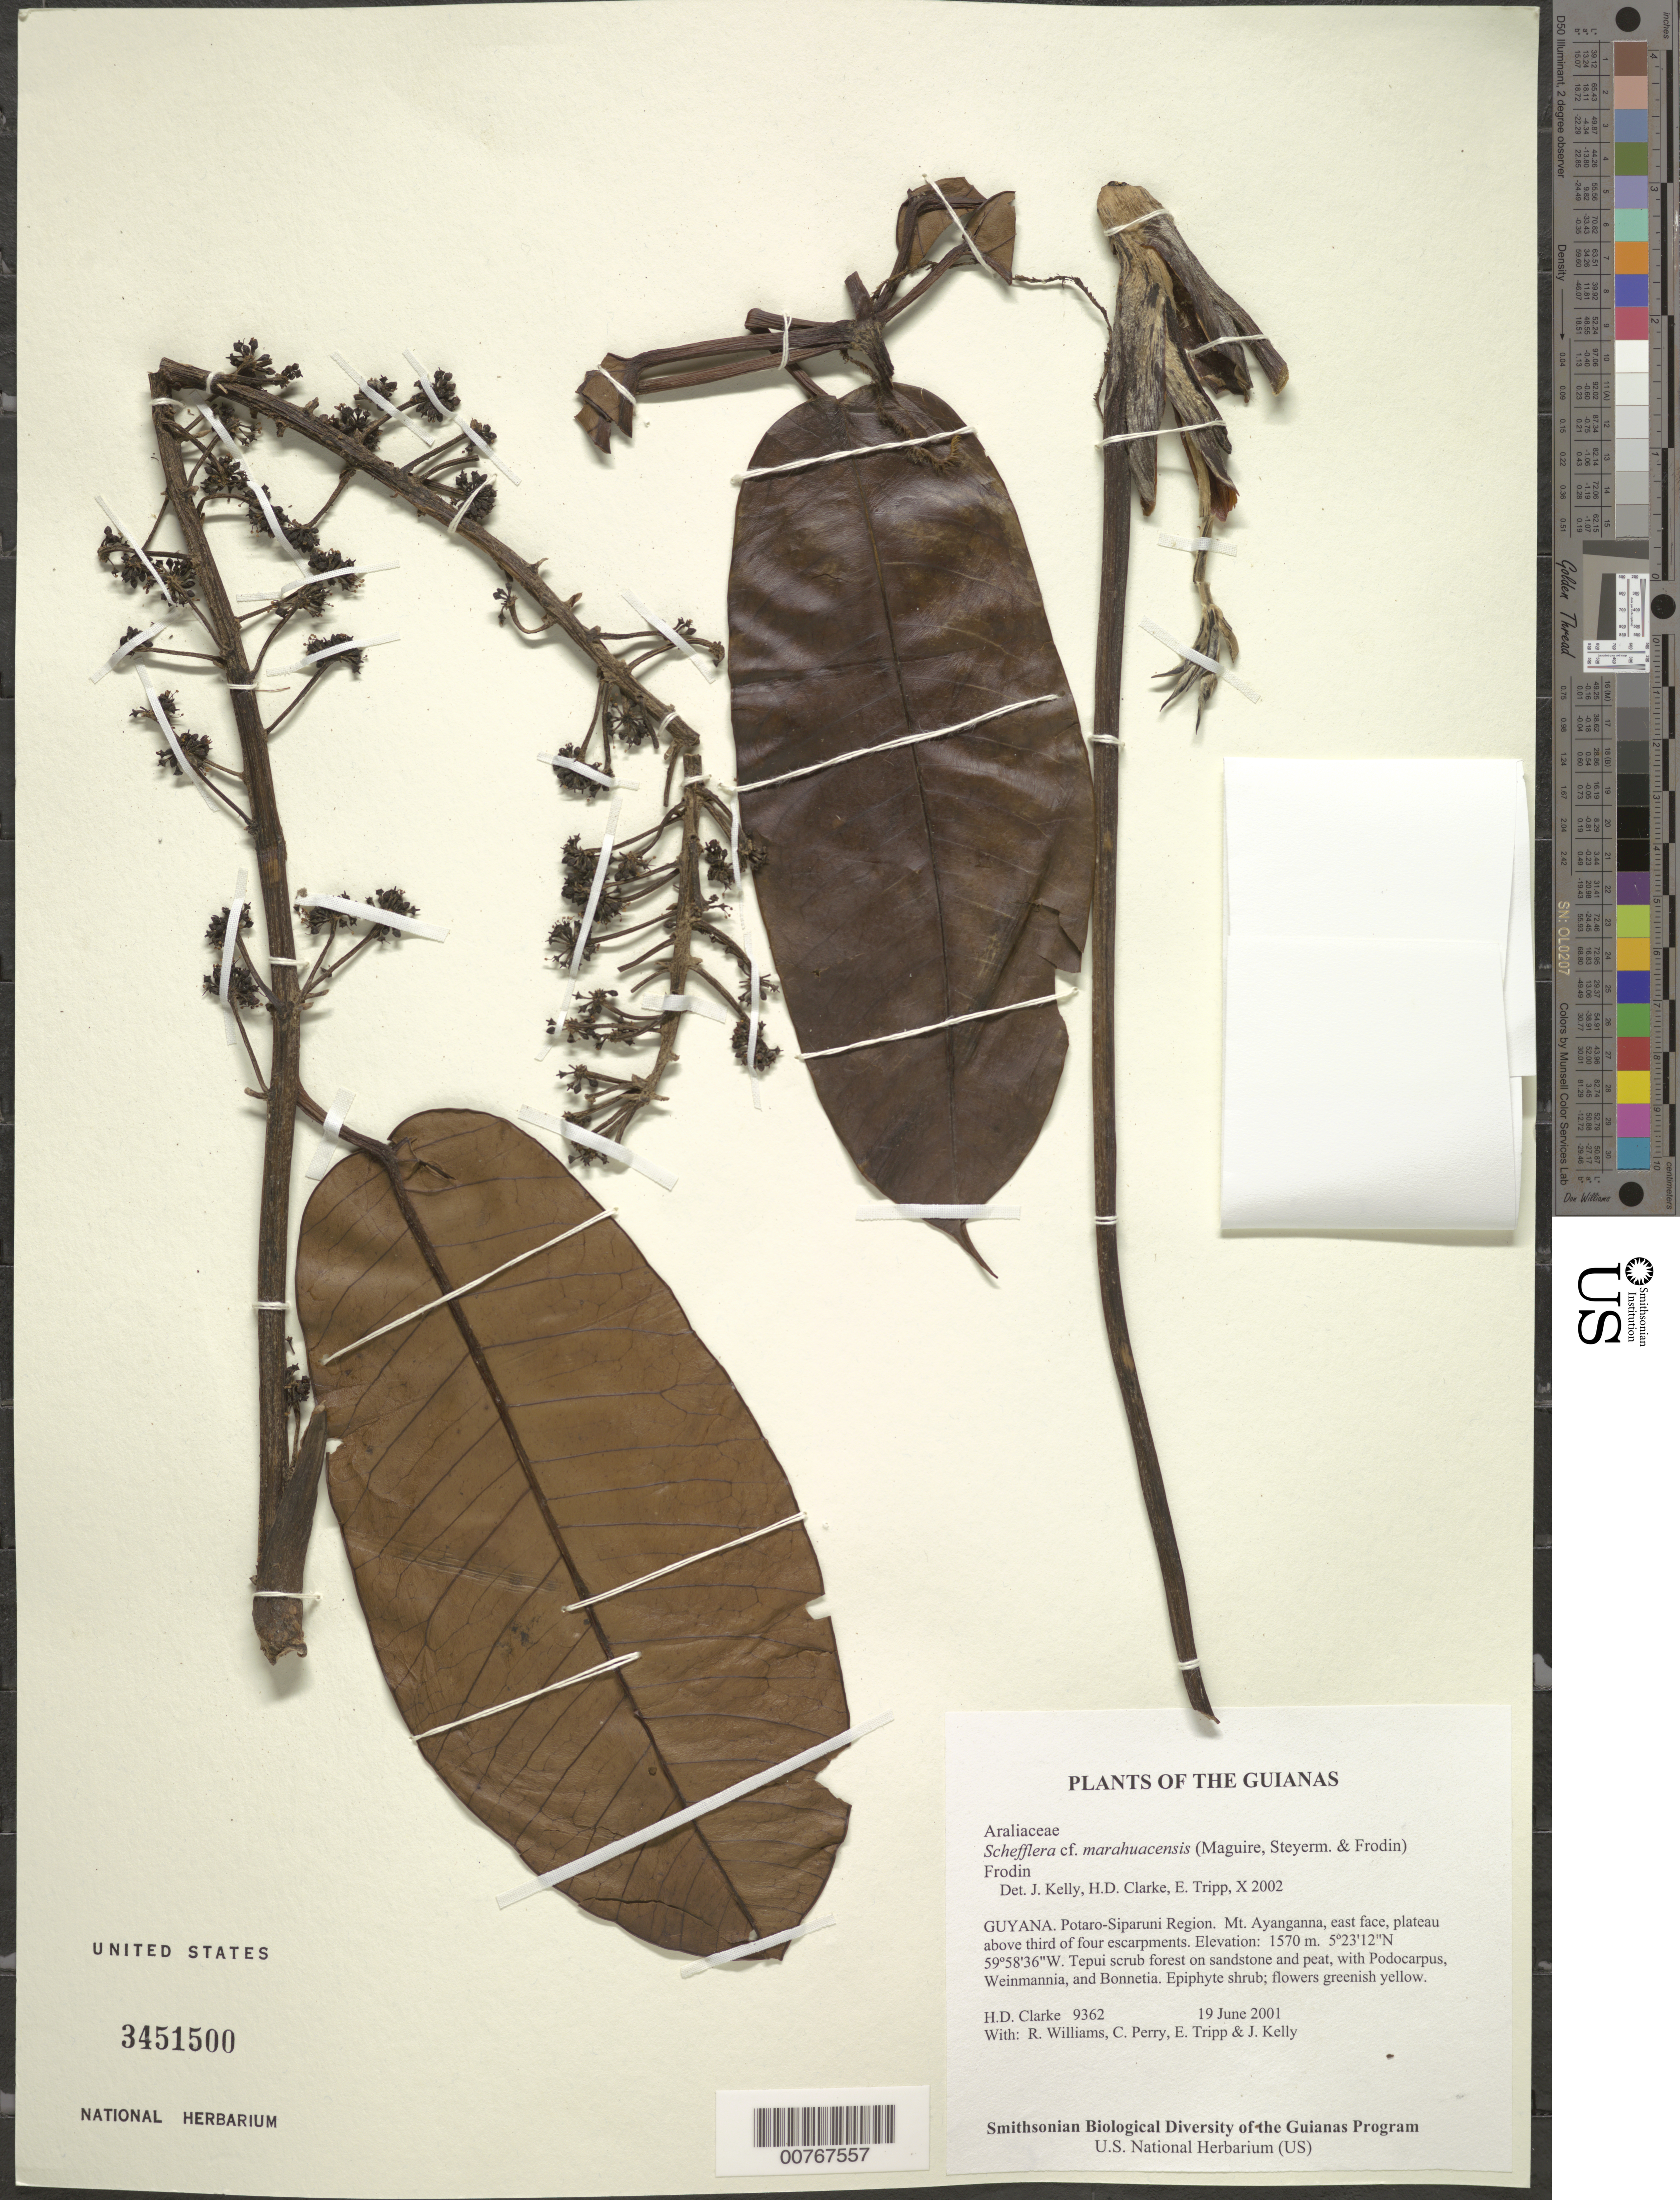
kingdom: Plantae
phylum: Tracheophyta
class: Magnoliopsida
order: Apiales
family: Araliaceae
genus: Schefflera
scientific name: Schefflera marahuacensis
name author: (Maguire et al.) Frodin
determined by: Kelly, J.; Clarke, H. D.; Tripp, E. A.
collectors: H. D. Clarke, R. Williams, C. Perry, E. Tripp & J. Kelly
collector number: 9362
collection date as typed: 19 June 2001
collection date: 2001-06-19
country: Guyana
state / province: Potaro-Siparuni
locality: Mt. Ayanganna, east face, plateau above third of four escarpments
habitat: Tepui scrub forest on sandstone and peat, with Podocarpus, Weinmannia, and Bonnetia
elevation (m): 1570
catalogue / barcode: US 3451500